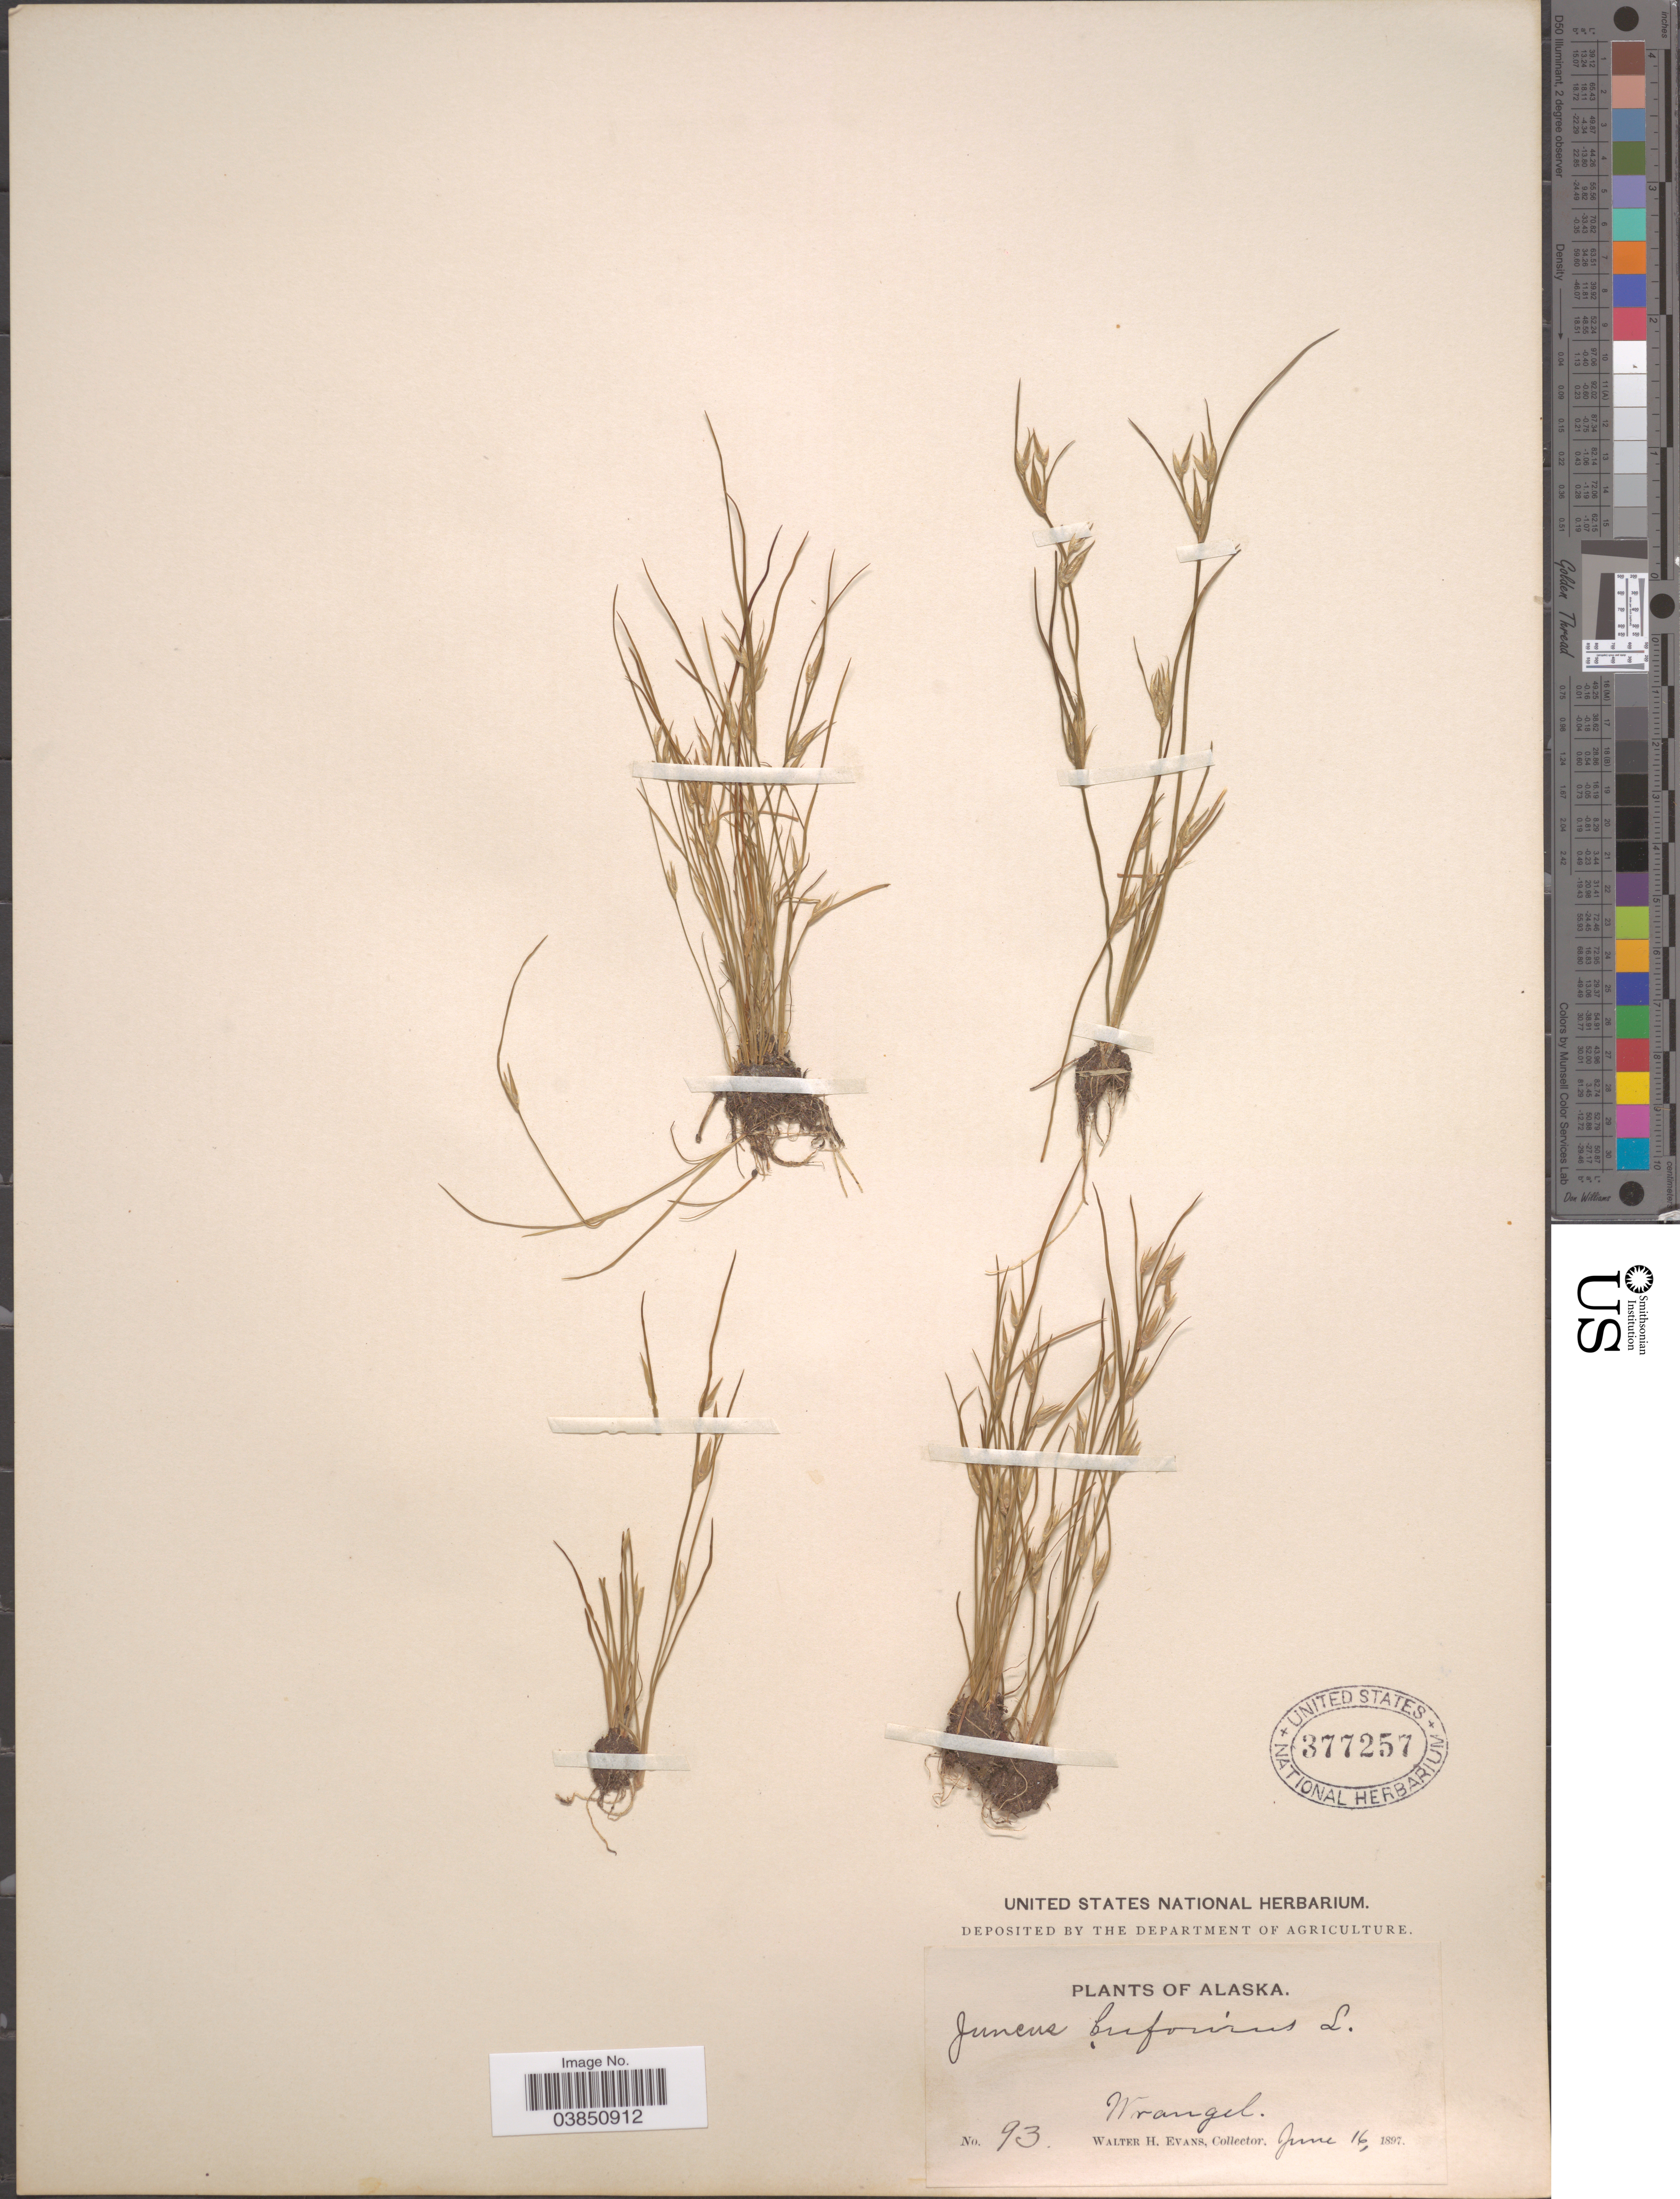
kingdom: Plantae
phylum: Tracheophyta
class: Liliopsida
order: Poales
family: Juncaceae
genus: Juncus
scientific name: Juncus bufonius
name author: L.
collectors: W. H. Evans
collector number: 93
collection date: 1897-06-16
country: United States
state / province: Alaska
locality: Wrangell.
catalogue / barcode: US 377257